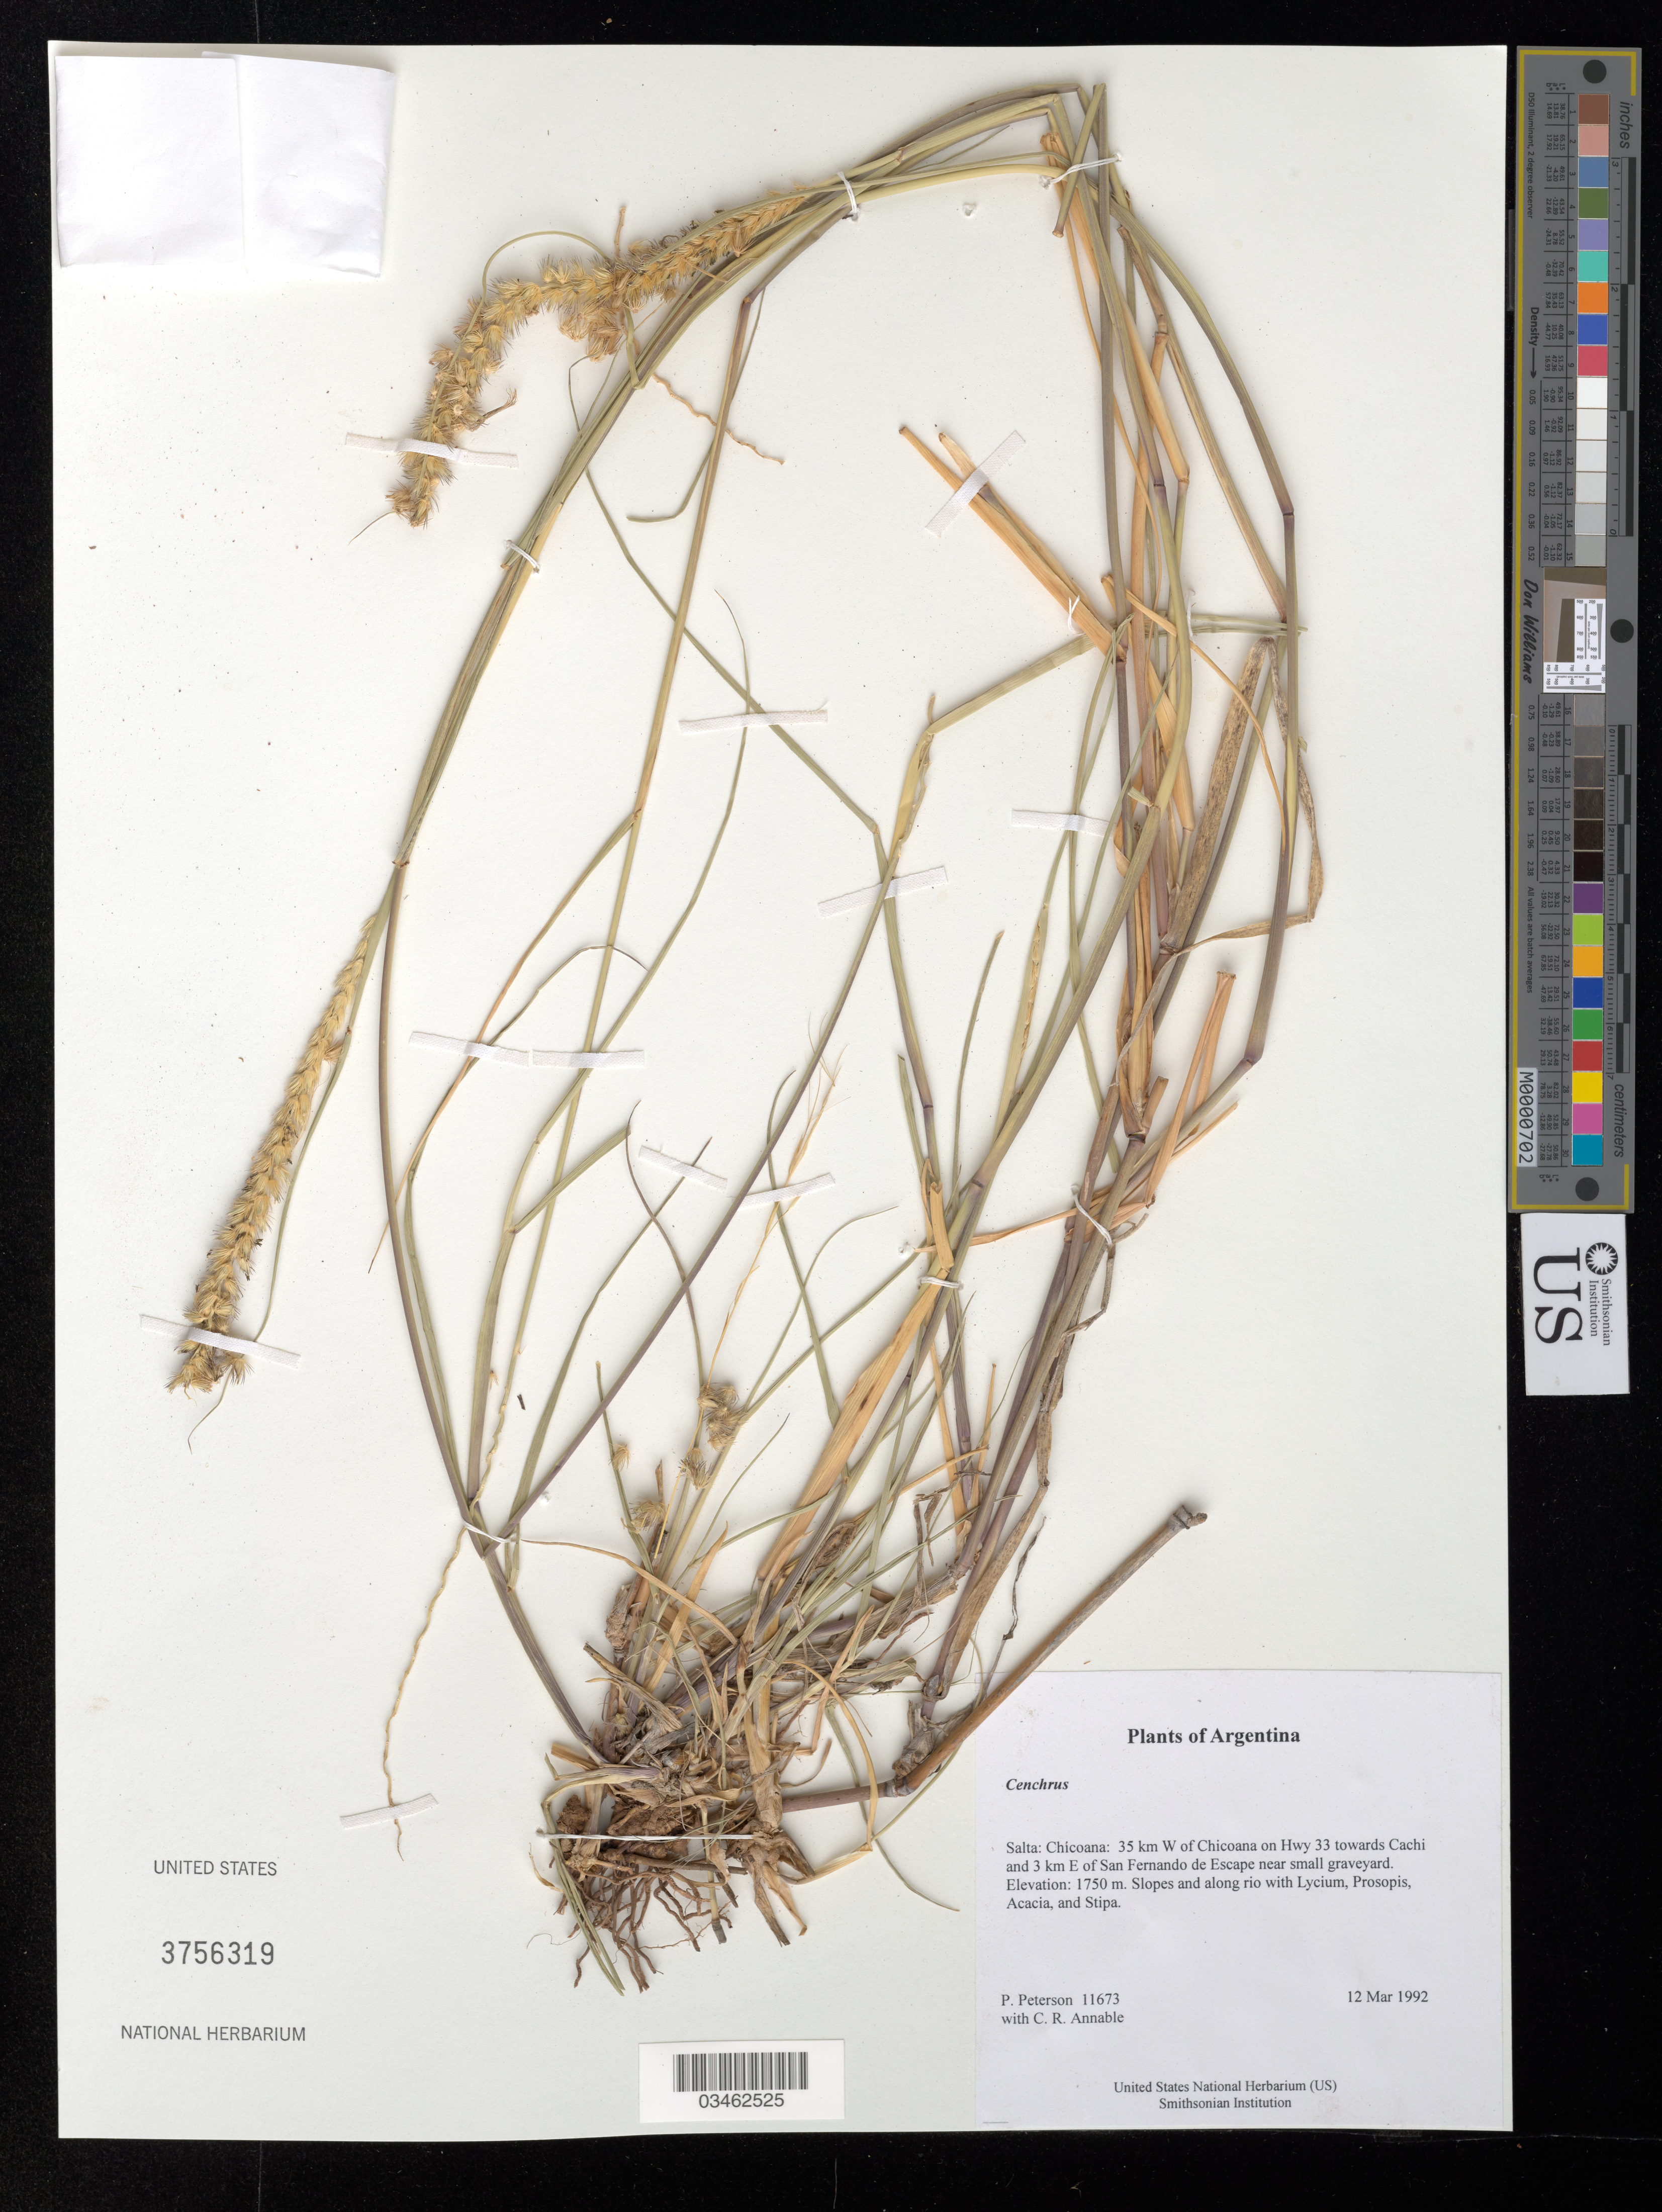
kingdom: Plantae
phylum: Tracheophyta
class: Liliopsida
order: Poales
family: Poaceae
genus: Cenchrus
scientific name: Cenchrus sp.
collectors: P. M. Peterson & C. R. Annable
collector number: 11673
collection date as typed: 12 Mar 1992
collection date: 1992-03-12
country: Argentina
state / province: Salta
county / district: Chicoana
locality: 35 km W of Chicoana on Hwy 33 towards Cachi and 3 km E of San Fernando de Escape near small graveyard.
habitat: Slopes and along rio with Lycium, Prosopis, Acacia, and Stipa.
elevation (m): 1750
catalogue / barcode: US 3756319